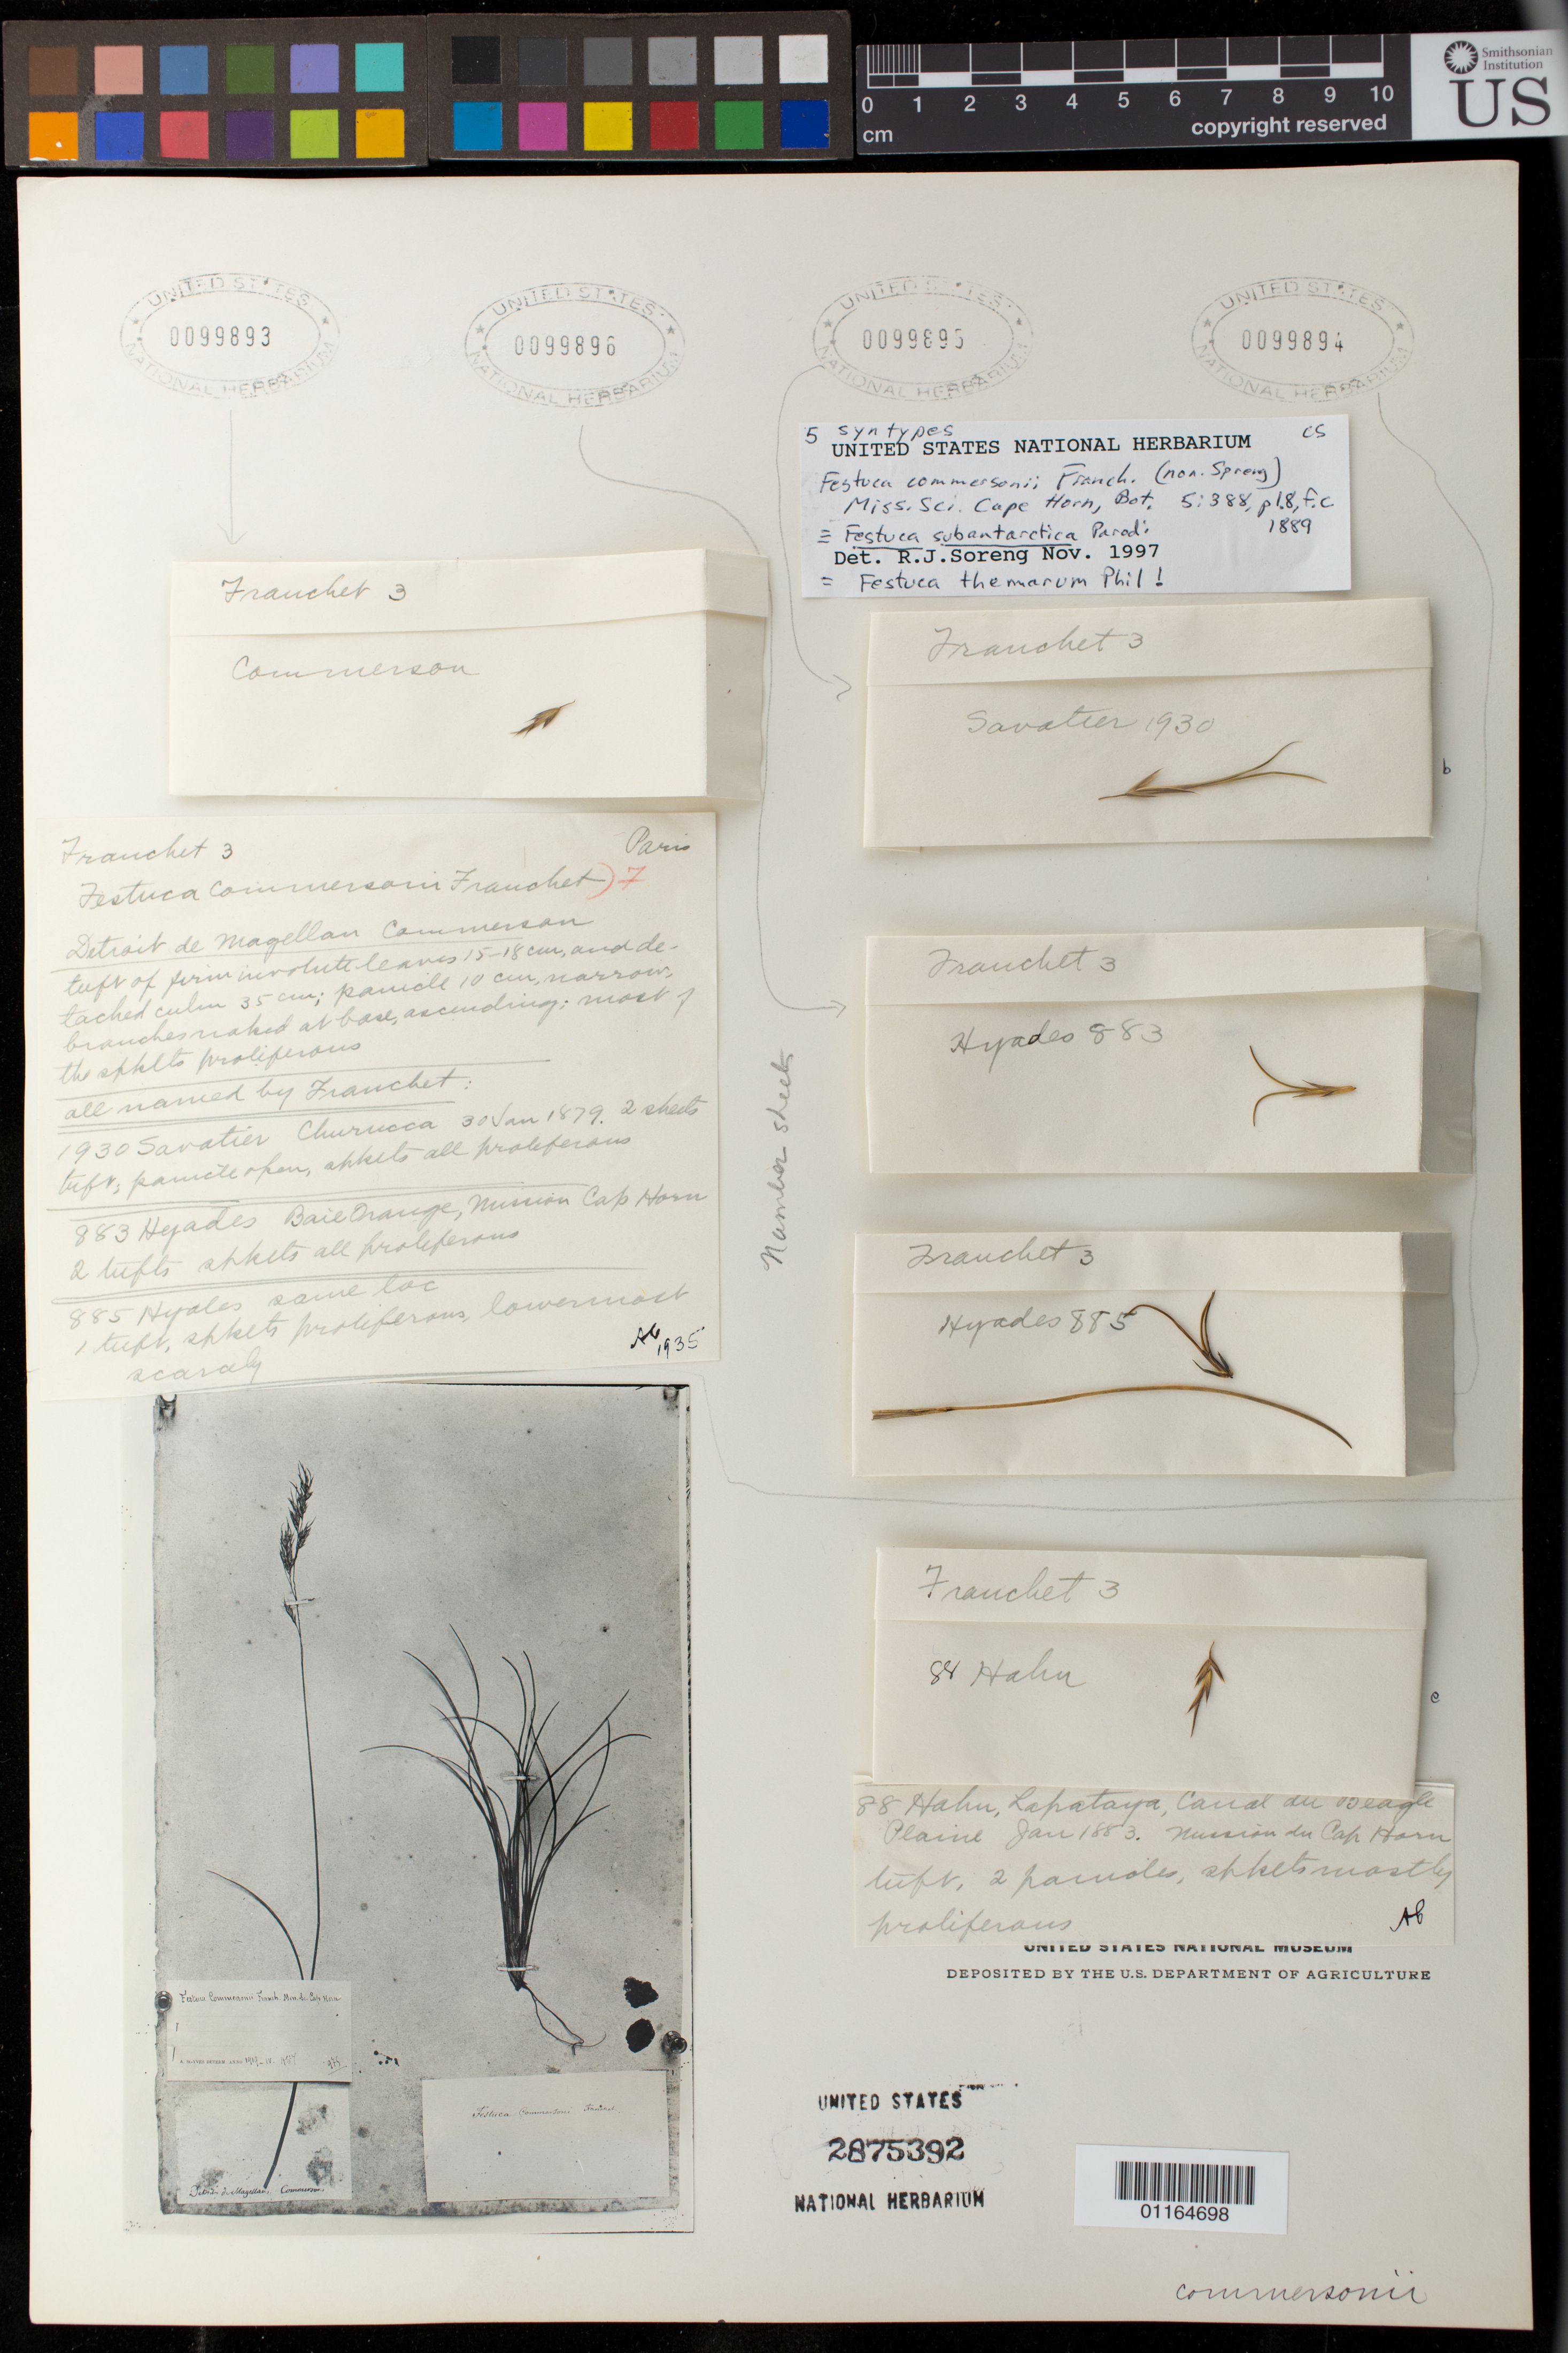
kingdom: Plantae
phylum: Tracheophyta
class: Liliopsida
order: Poales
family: Poaceae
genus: Festuca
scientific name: Festuca commersonii Franch., nom. illeg.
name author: Franch.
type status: Isosyntype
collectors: -- Hahn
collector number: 88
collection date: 1883-01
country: Argentina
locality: Lapataya [Laptaia], Canal du Beagle [Beagle Channel] Plaine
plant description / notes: Fragmentary material of type specimen ex herb. Paris (5 elements representing 5 syntypes mounted on sheet).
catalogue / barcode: US 2875392